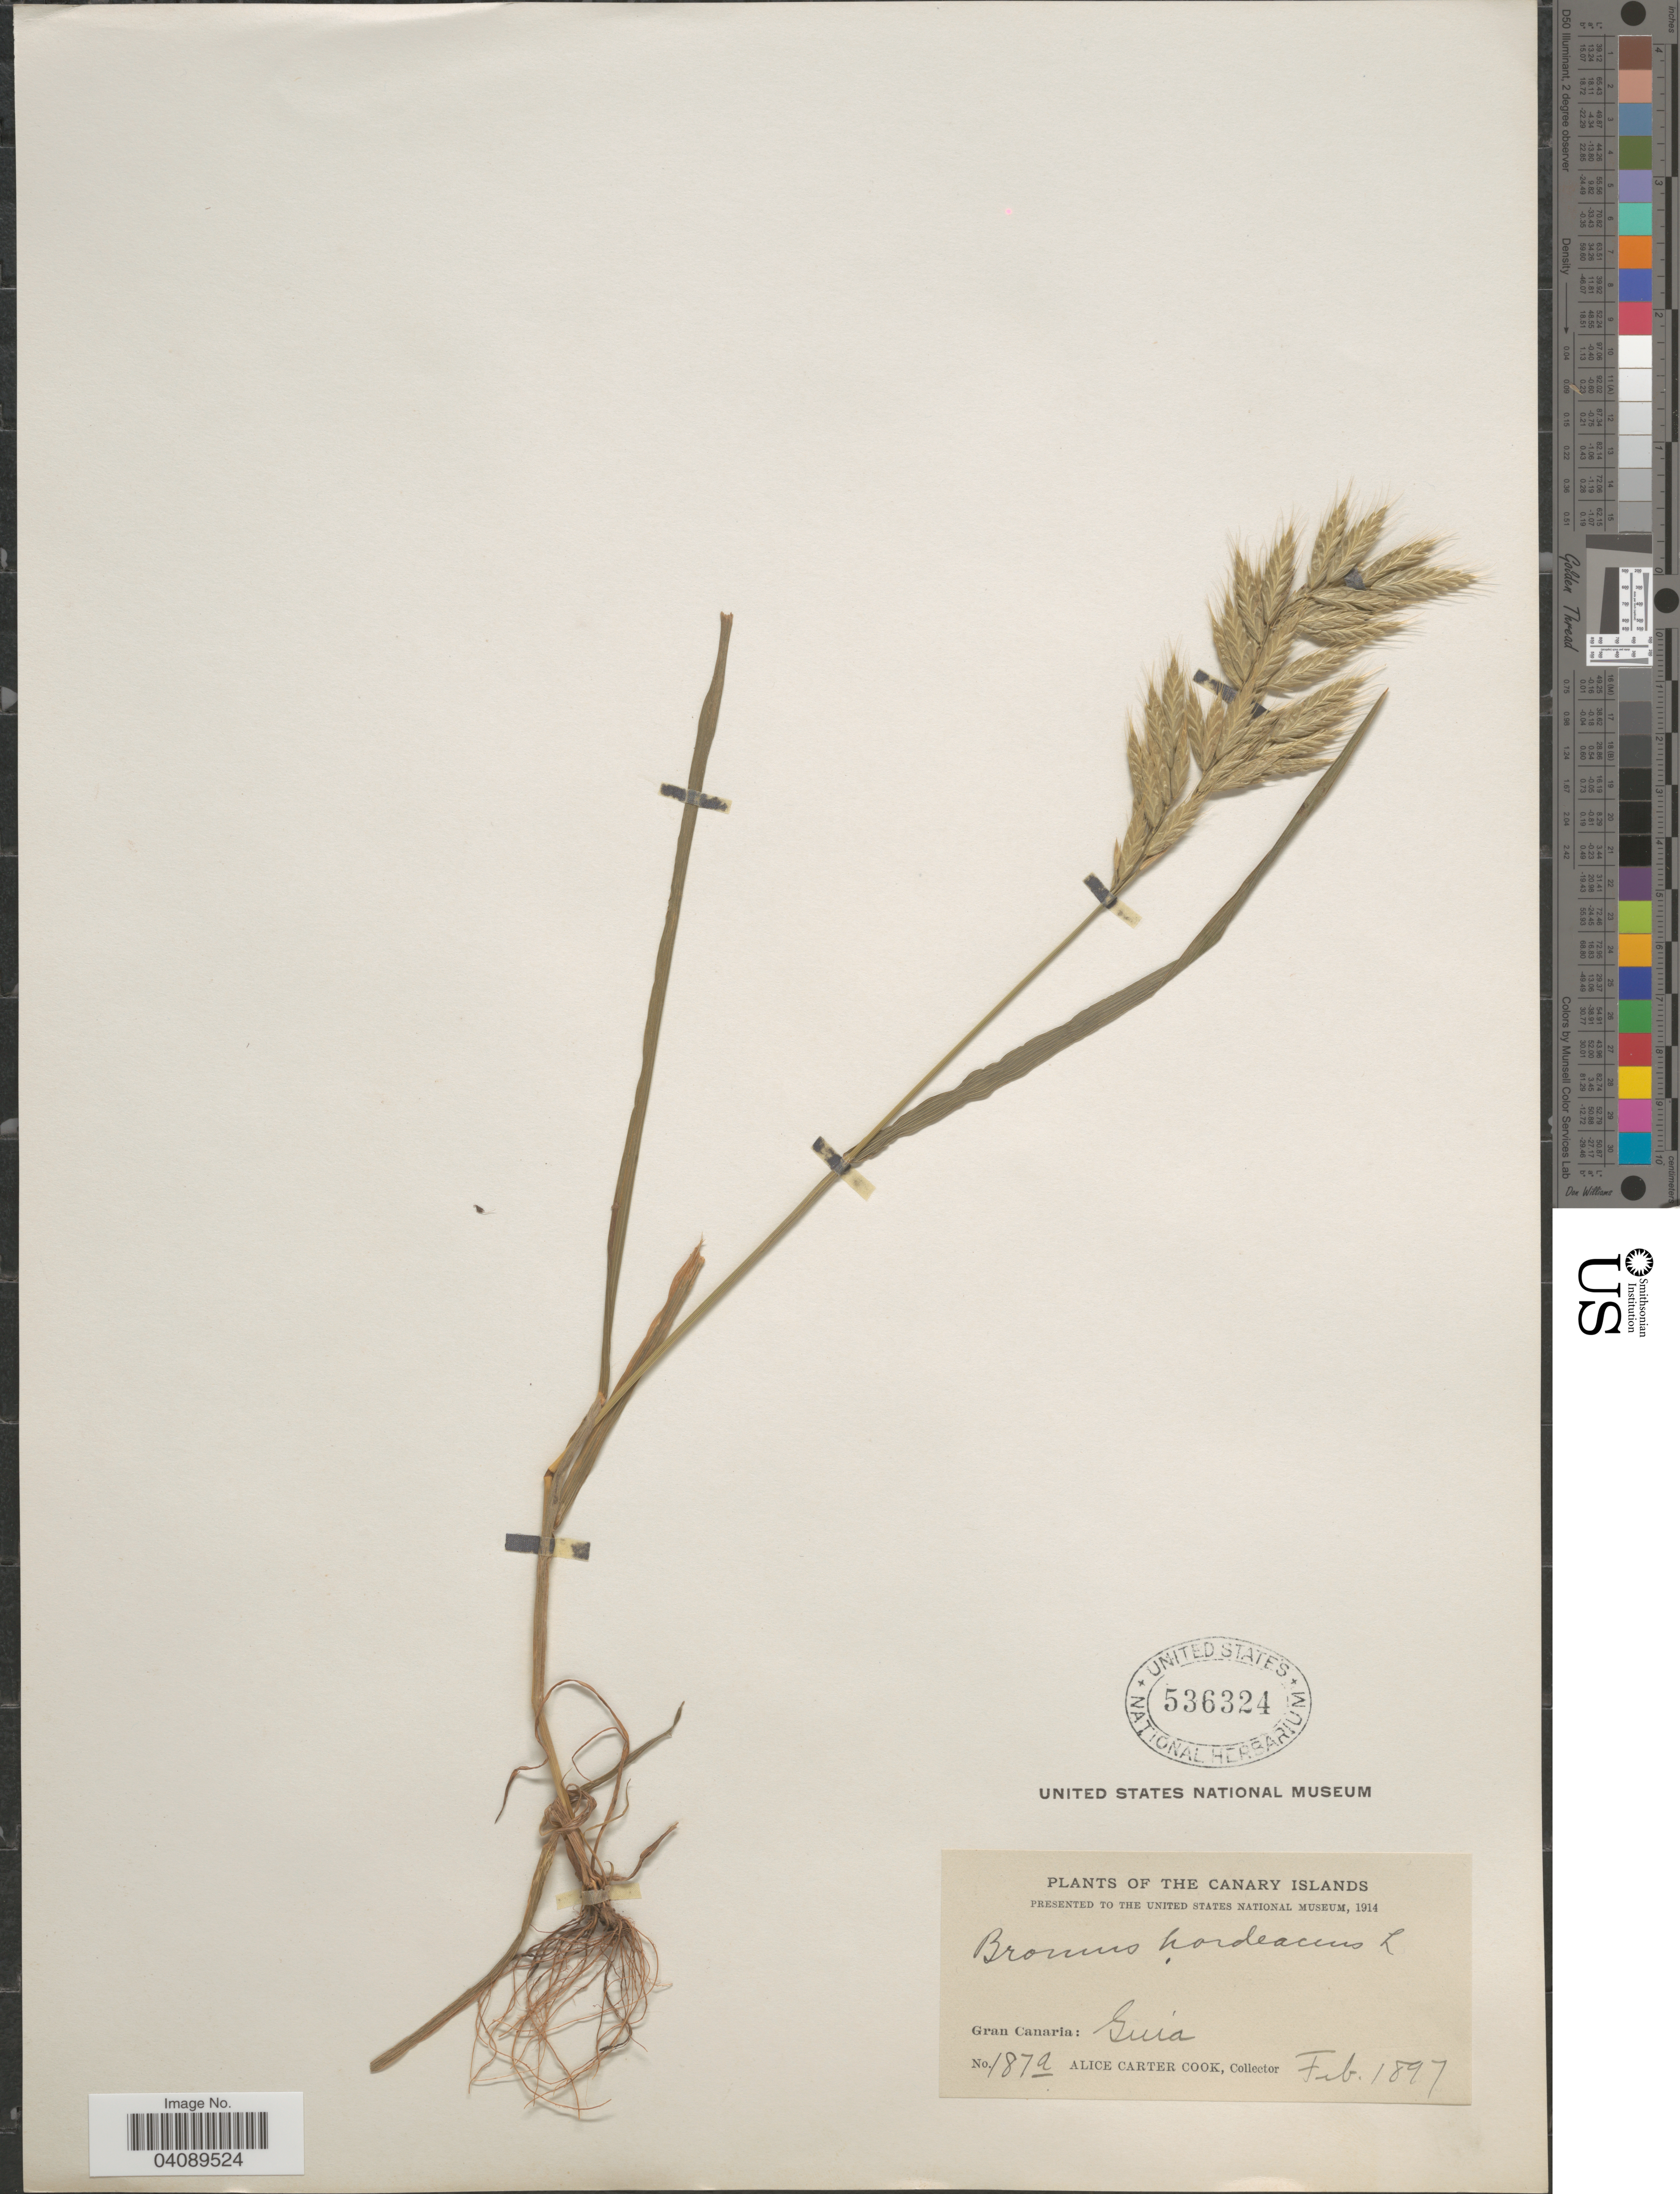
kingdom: Plantae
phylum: Tracheophyta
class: Liliopsida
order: Poales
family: Poaceae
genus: Bromus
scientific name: Bromus hordeaceus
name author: L.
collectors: Alice C. Cook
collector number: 187a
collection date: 1897-02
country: Spain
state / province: Canarias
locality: The Canary Islands. Gran Canaria: Guia.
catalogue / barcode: US 536324